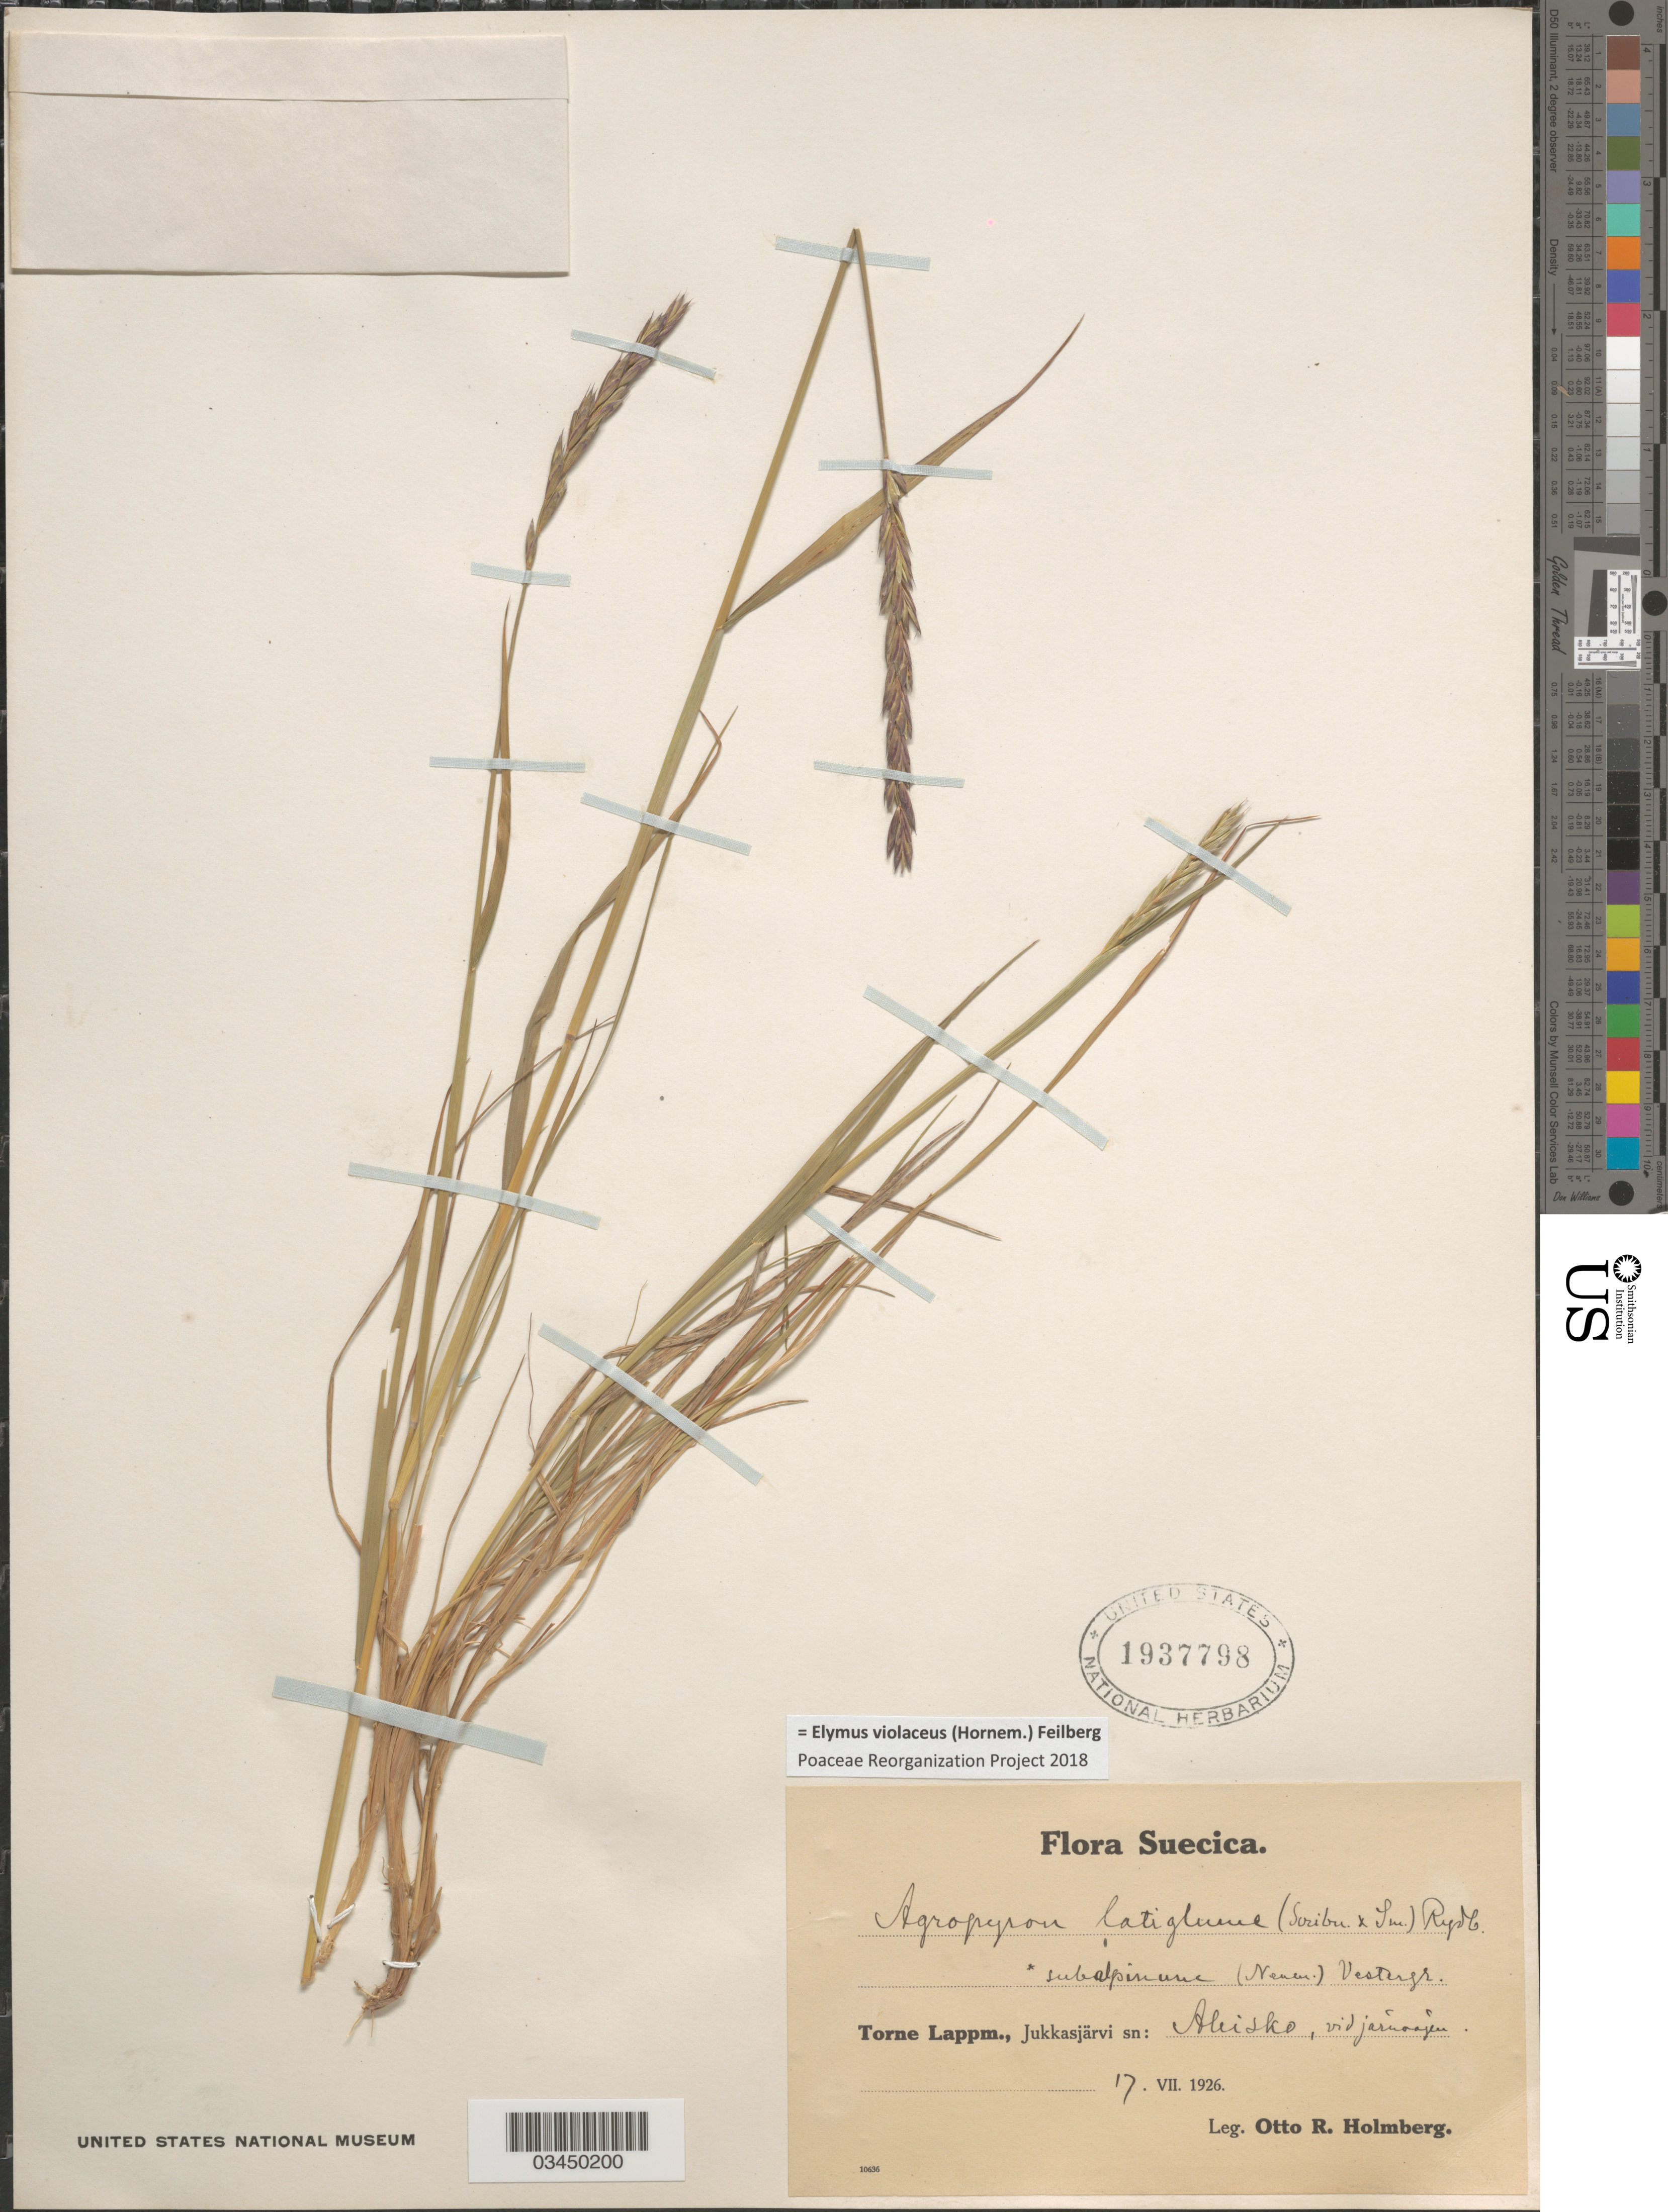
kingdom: Plantae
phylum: Tracheophyta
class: Liliopsida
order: Poales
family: Poaceae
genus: Elymus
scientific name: Elymus violaceus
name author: (Hornem.) Feilberg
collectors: O. Holmberg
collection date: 1926-07-17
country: Sweden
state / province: Norrbotten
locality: Suecica. Torne Lappm., Jukkasjärvi sn: Abisko.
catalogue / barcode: US 1937798